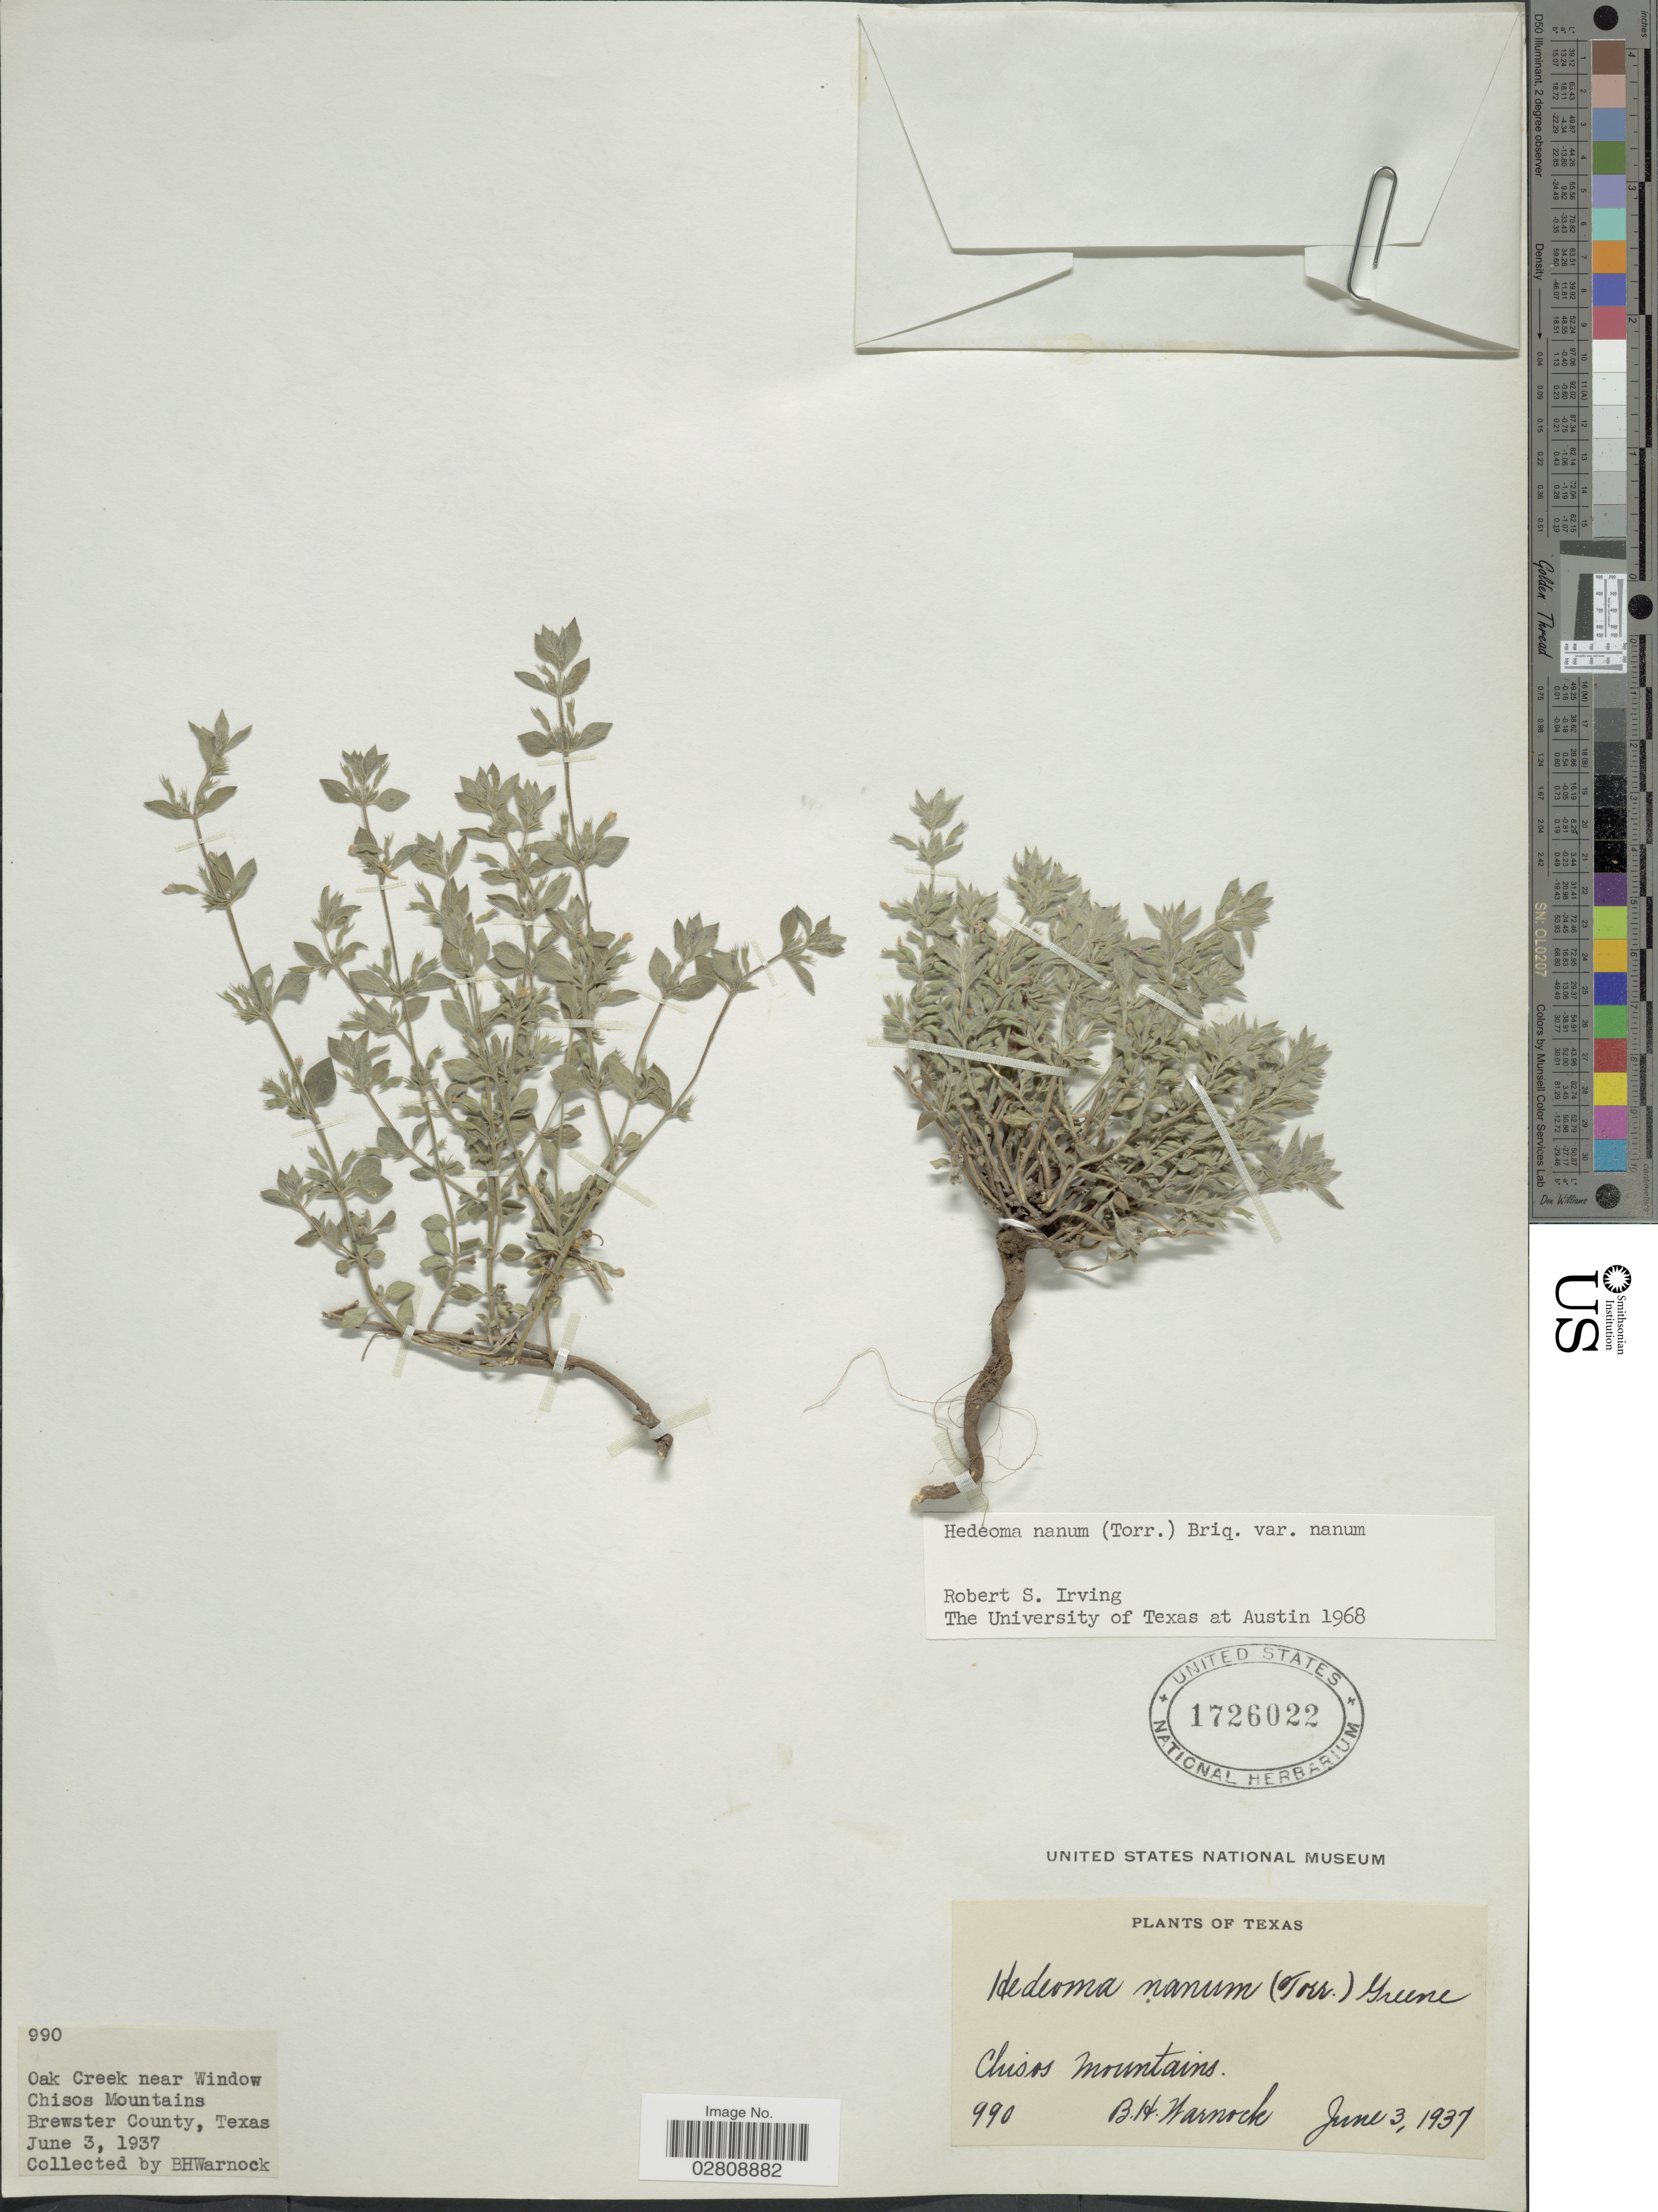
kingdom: Plantae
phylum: Tracheophyta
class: Magnoliopsida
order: Lamiales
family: Lamiaceae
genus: Hedeoma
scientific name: Hedeoma nana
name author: (Torr.) Briq.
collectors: B. H. Warnock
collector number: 990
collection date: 1937-06-03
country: United States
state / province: Texas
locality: Oak Creek near Window. Chisos Mountains. Brewster County.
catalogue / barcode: US 1726022